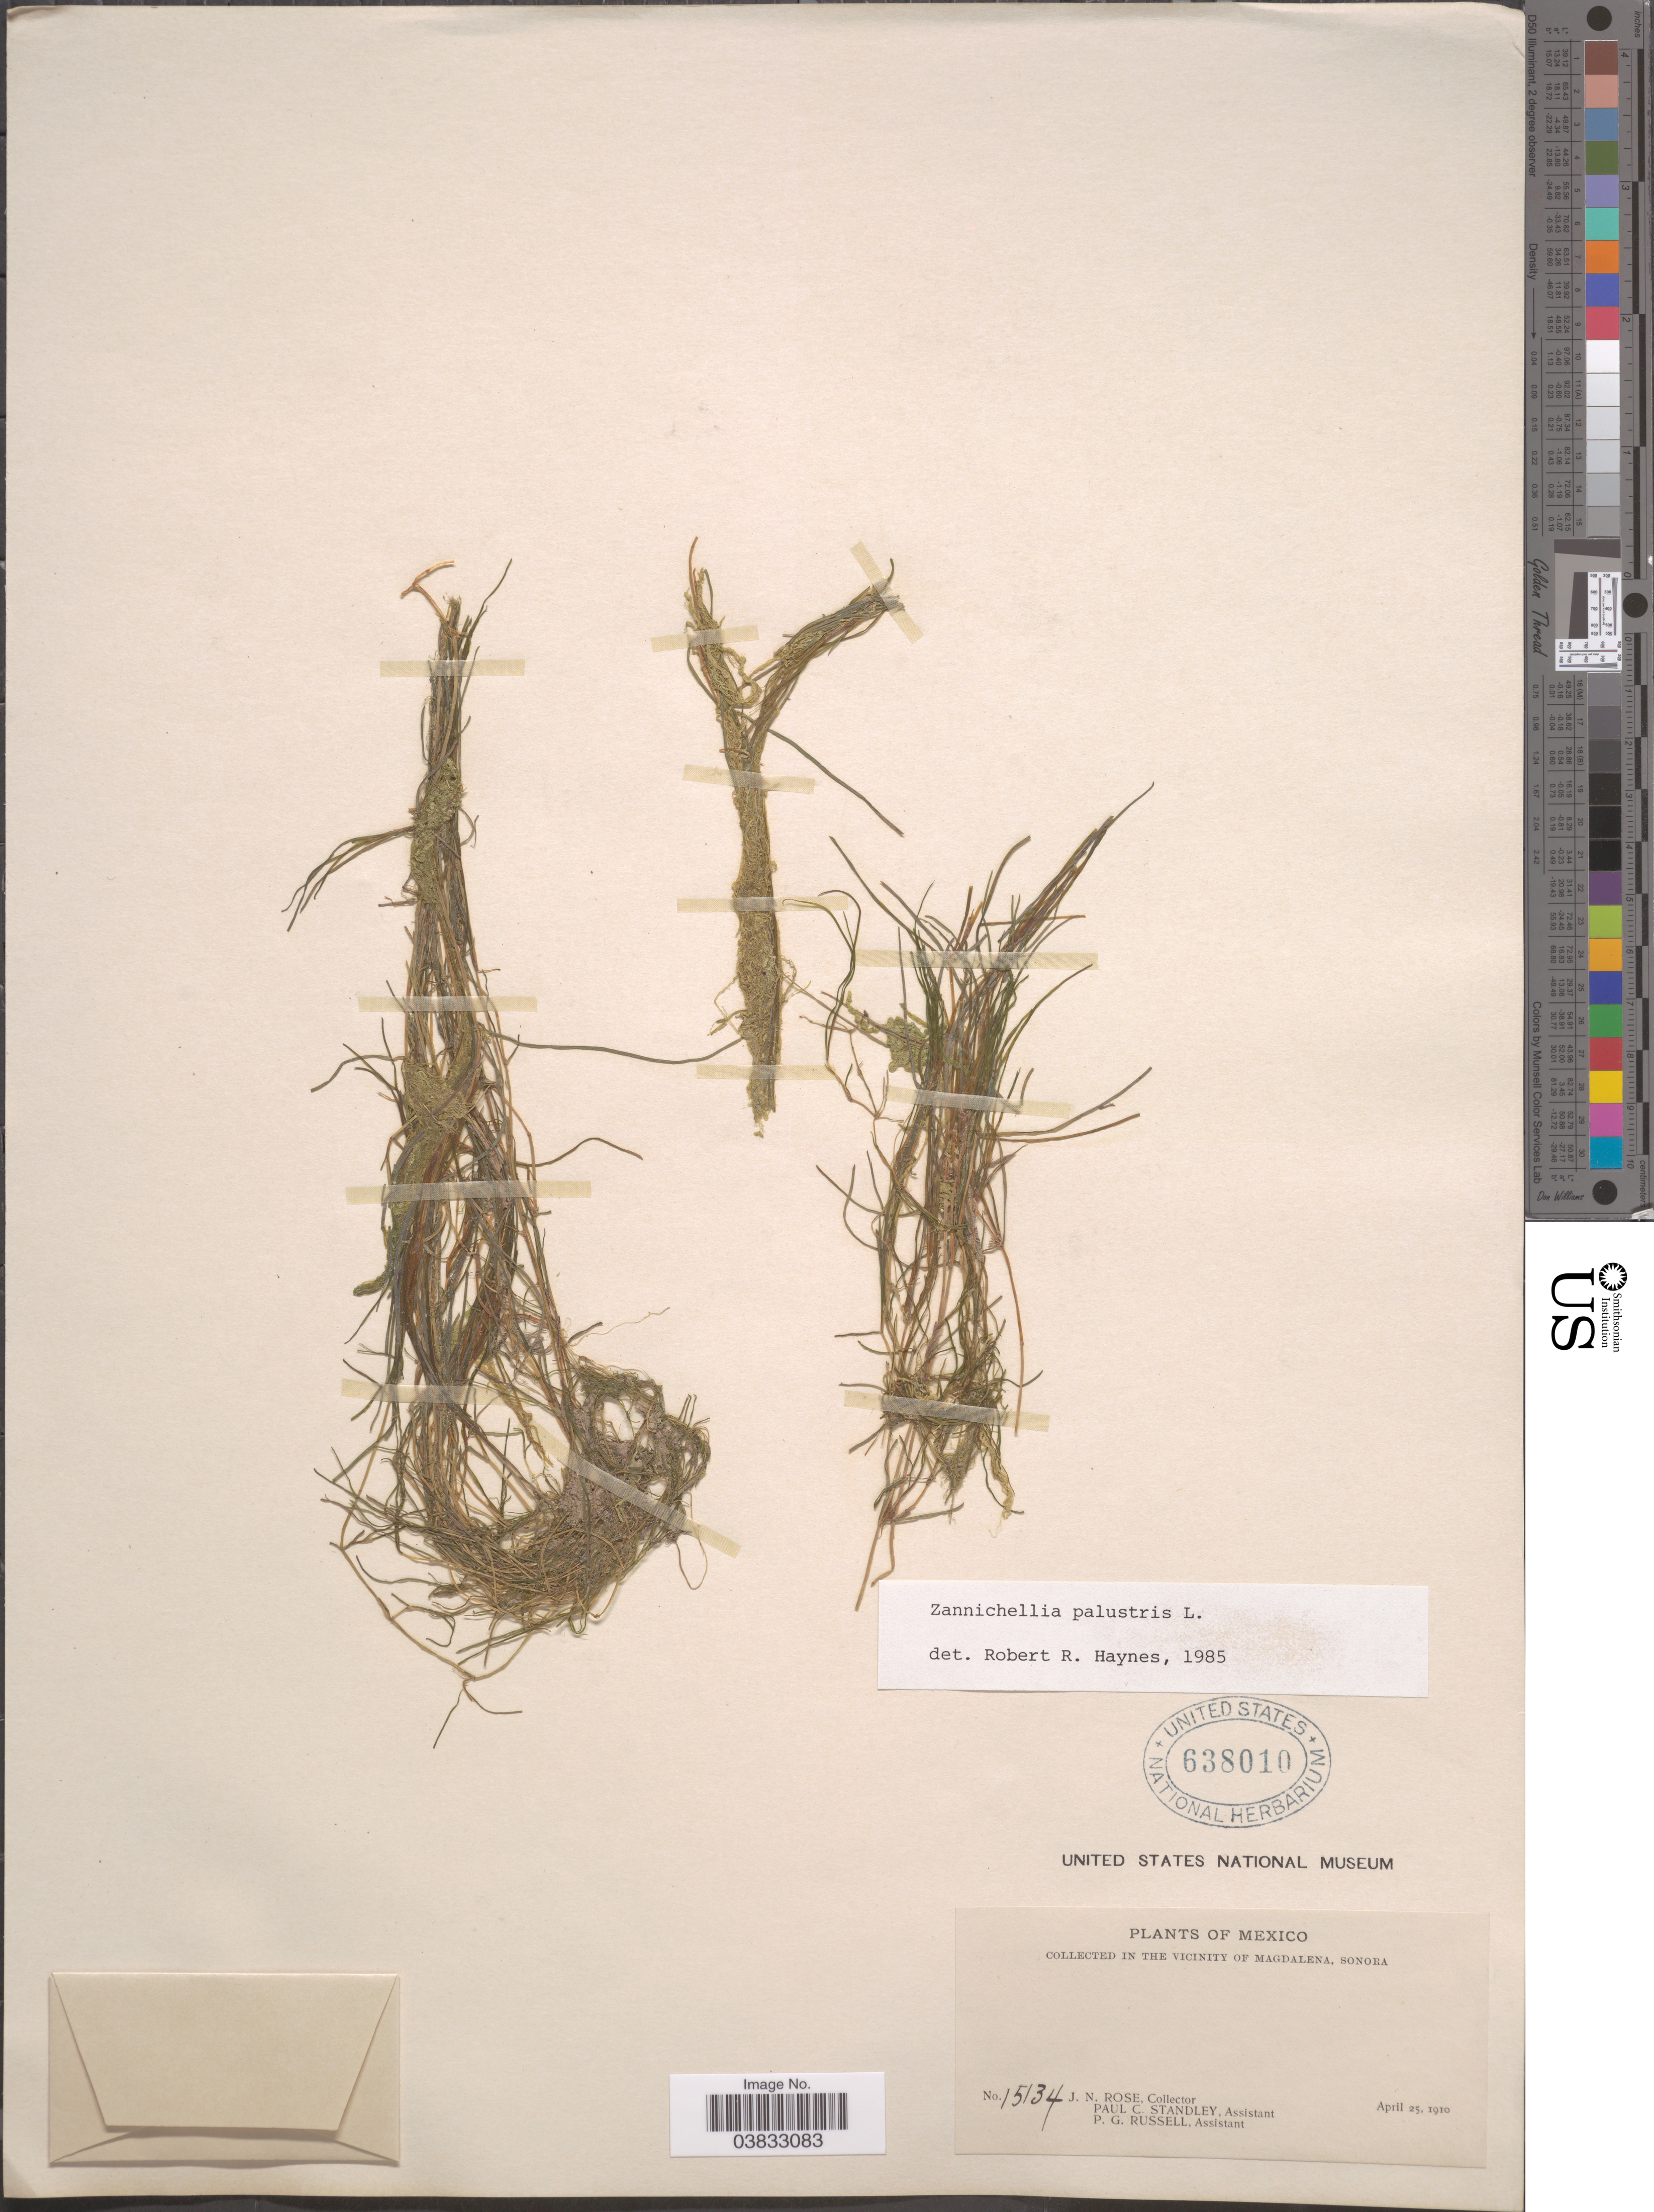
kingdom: Plantae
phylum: Tracheophyta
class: Liliopsida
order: Alismatales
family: Potamogetonaceae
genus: Zannichellia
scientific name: Zannichellia palustris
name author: L.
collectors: J. N. Rose, P. C. Standley & P. G. Russell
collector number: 15134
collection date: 1910-04-25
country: Mexico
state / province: Sonora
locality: Vicinity of Magdalena.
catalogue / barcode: US 638010